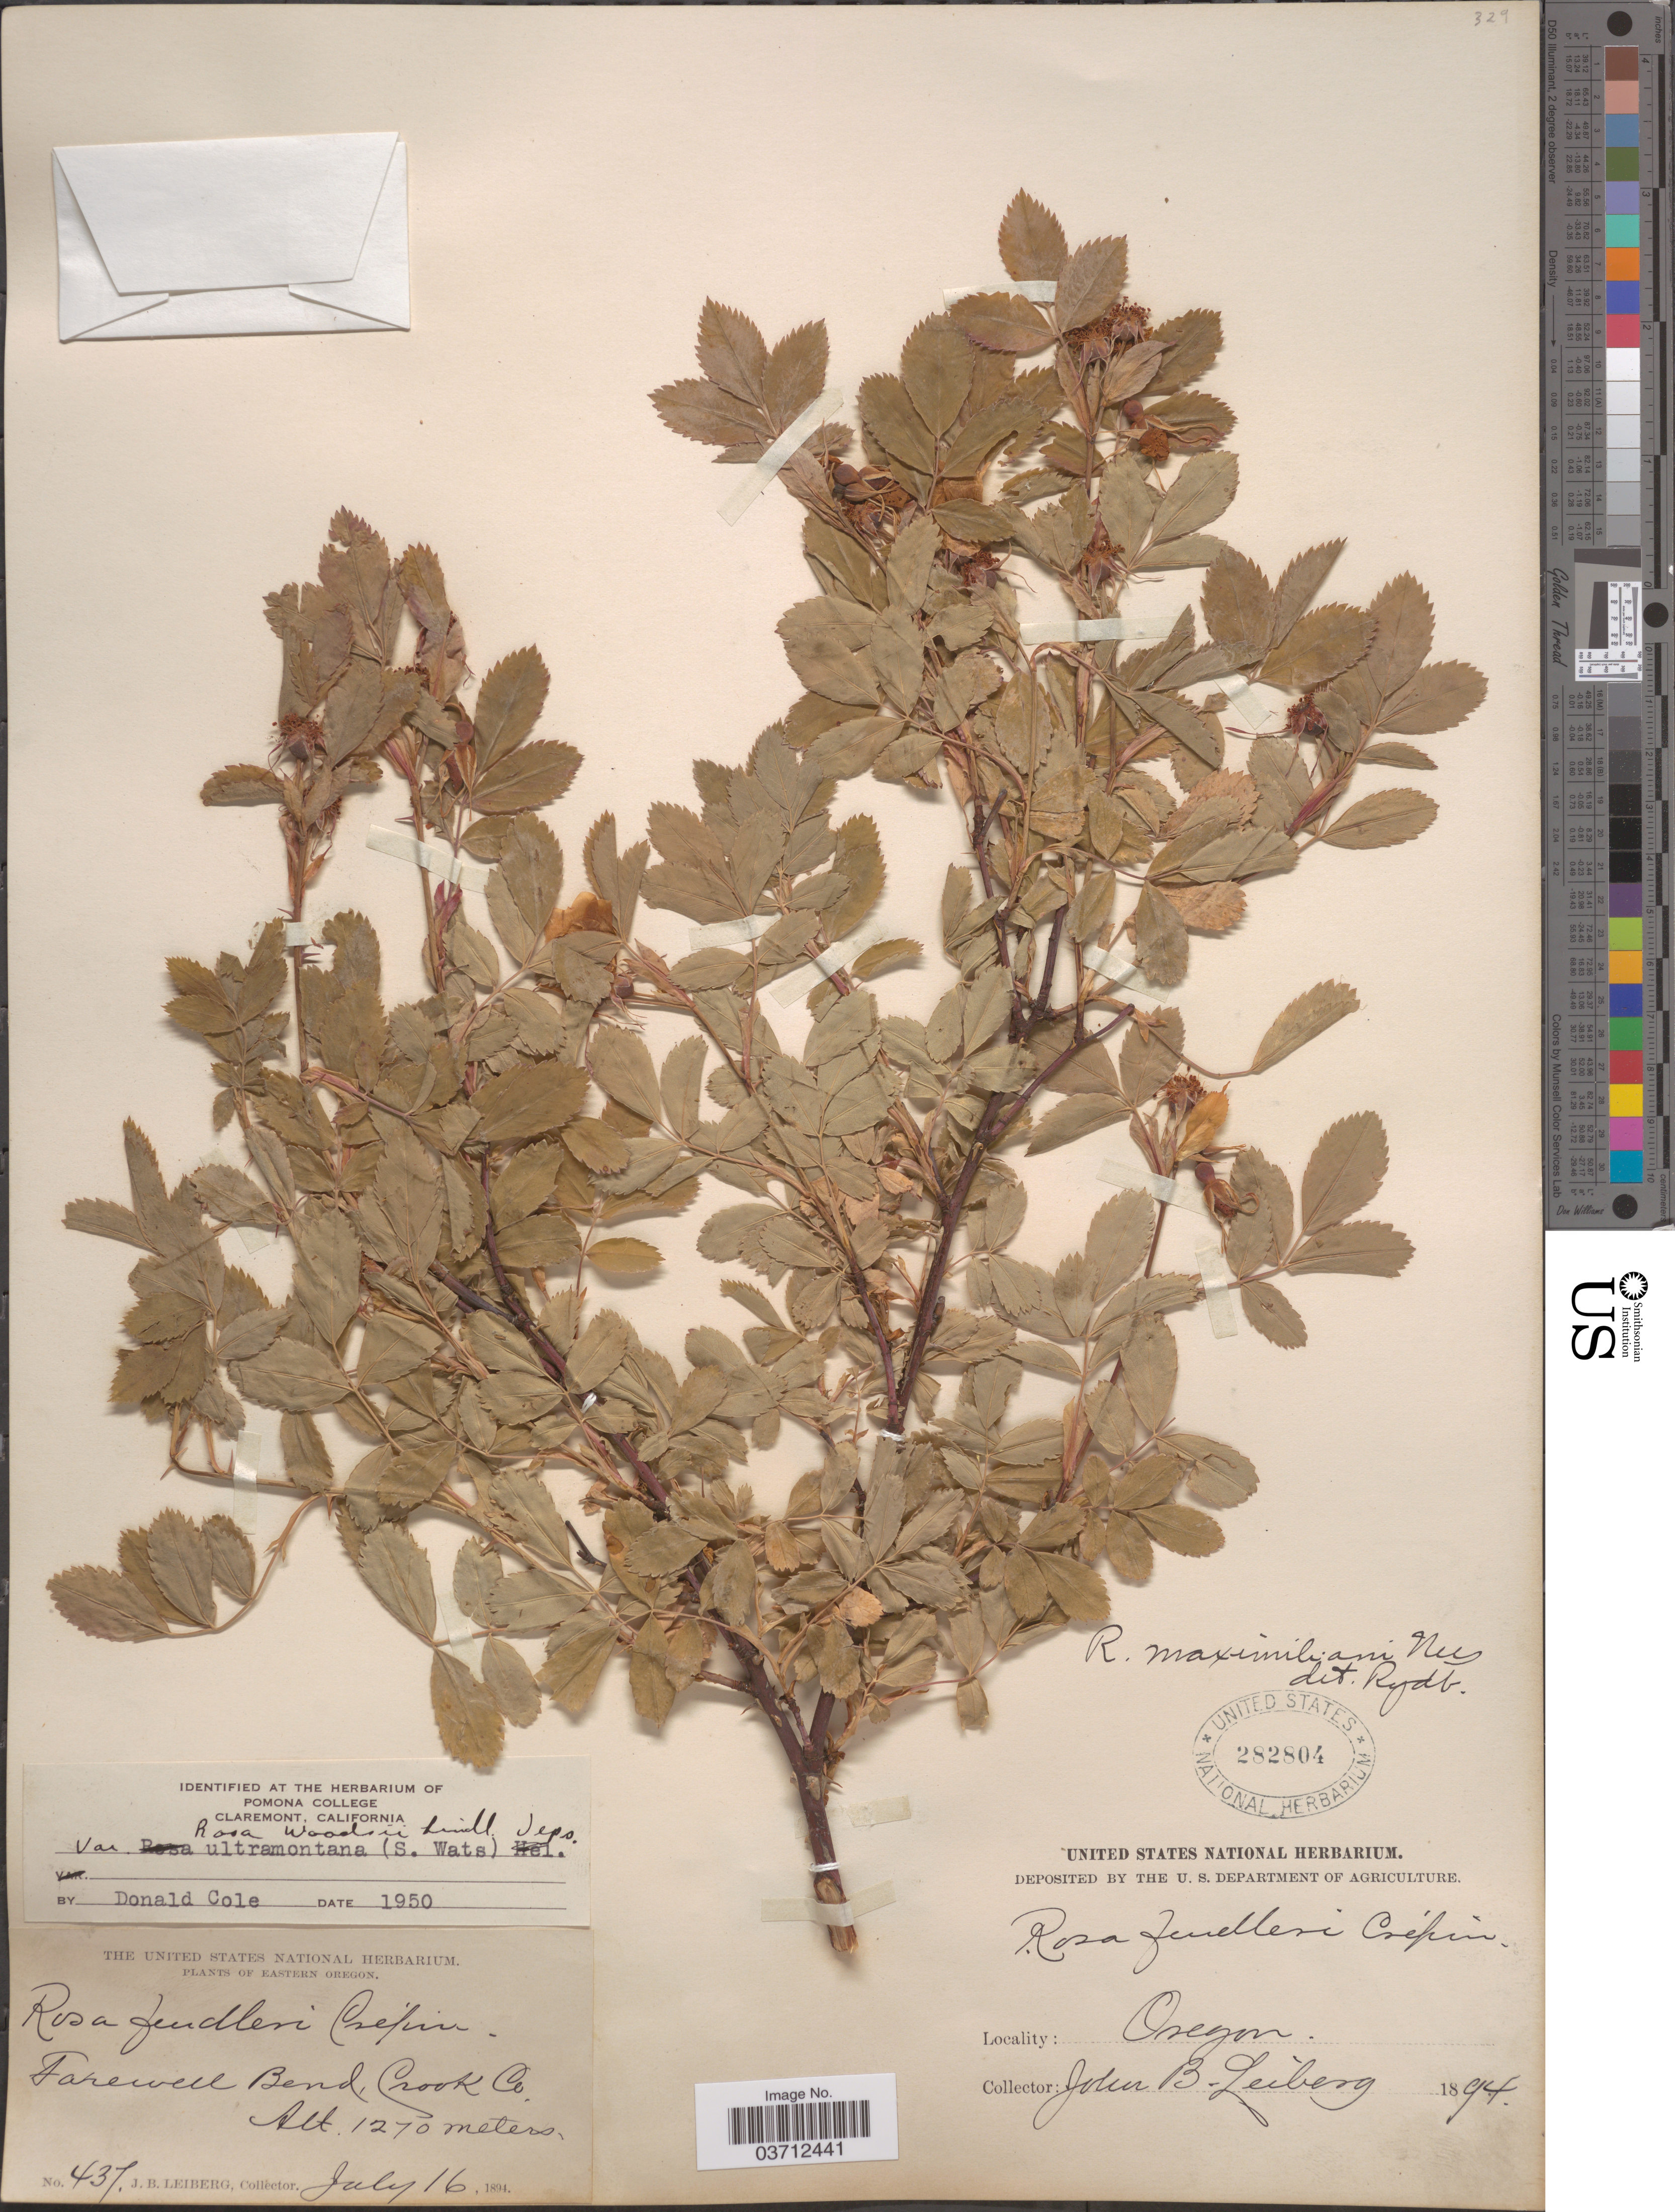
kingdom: Plantae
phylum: Tracheophyta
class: Magnoliopsida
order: Rosales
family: Rosaceae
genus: Rosa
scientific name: Rosa woodsii var. ultramontana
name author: Lindl.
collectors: J. B. Leiberg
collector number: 437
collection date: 1894-07-16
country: United States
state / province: Oregon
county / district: Crook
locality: Eastern Oregon. Farewell Bend, Crook Co.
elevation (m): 1270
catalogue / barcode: US 282804